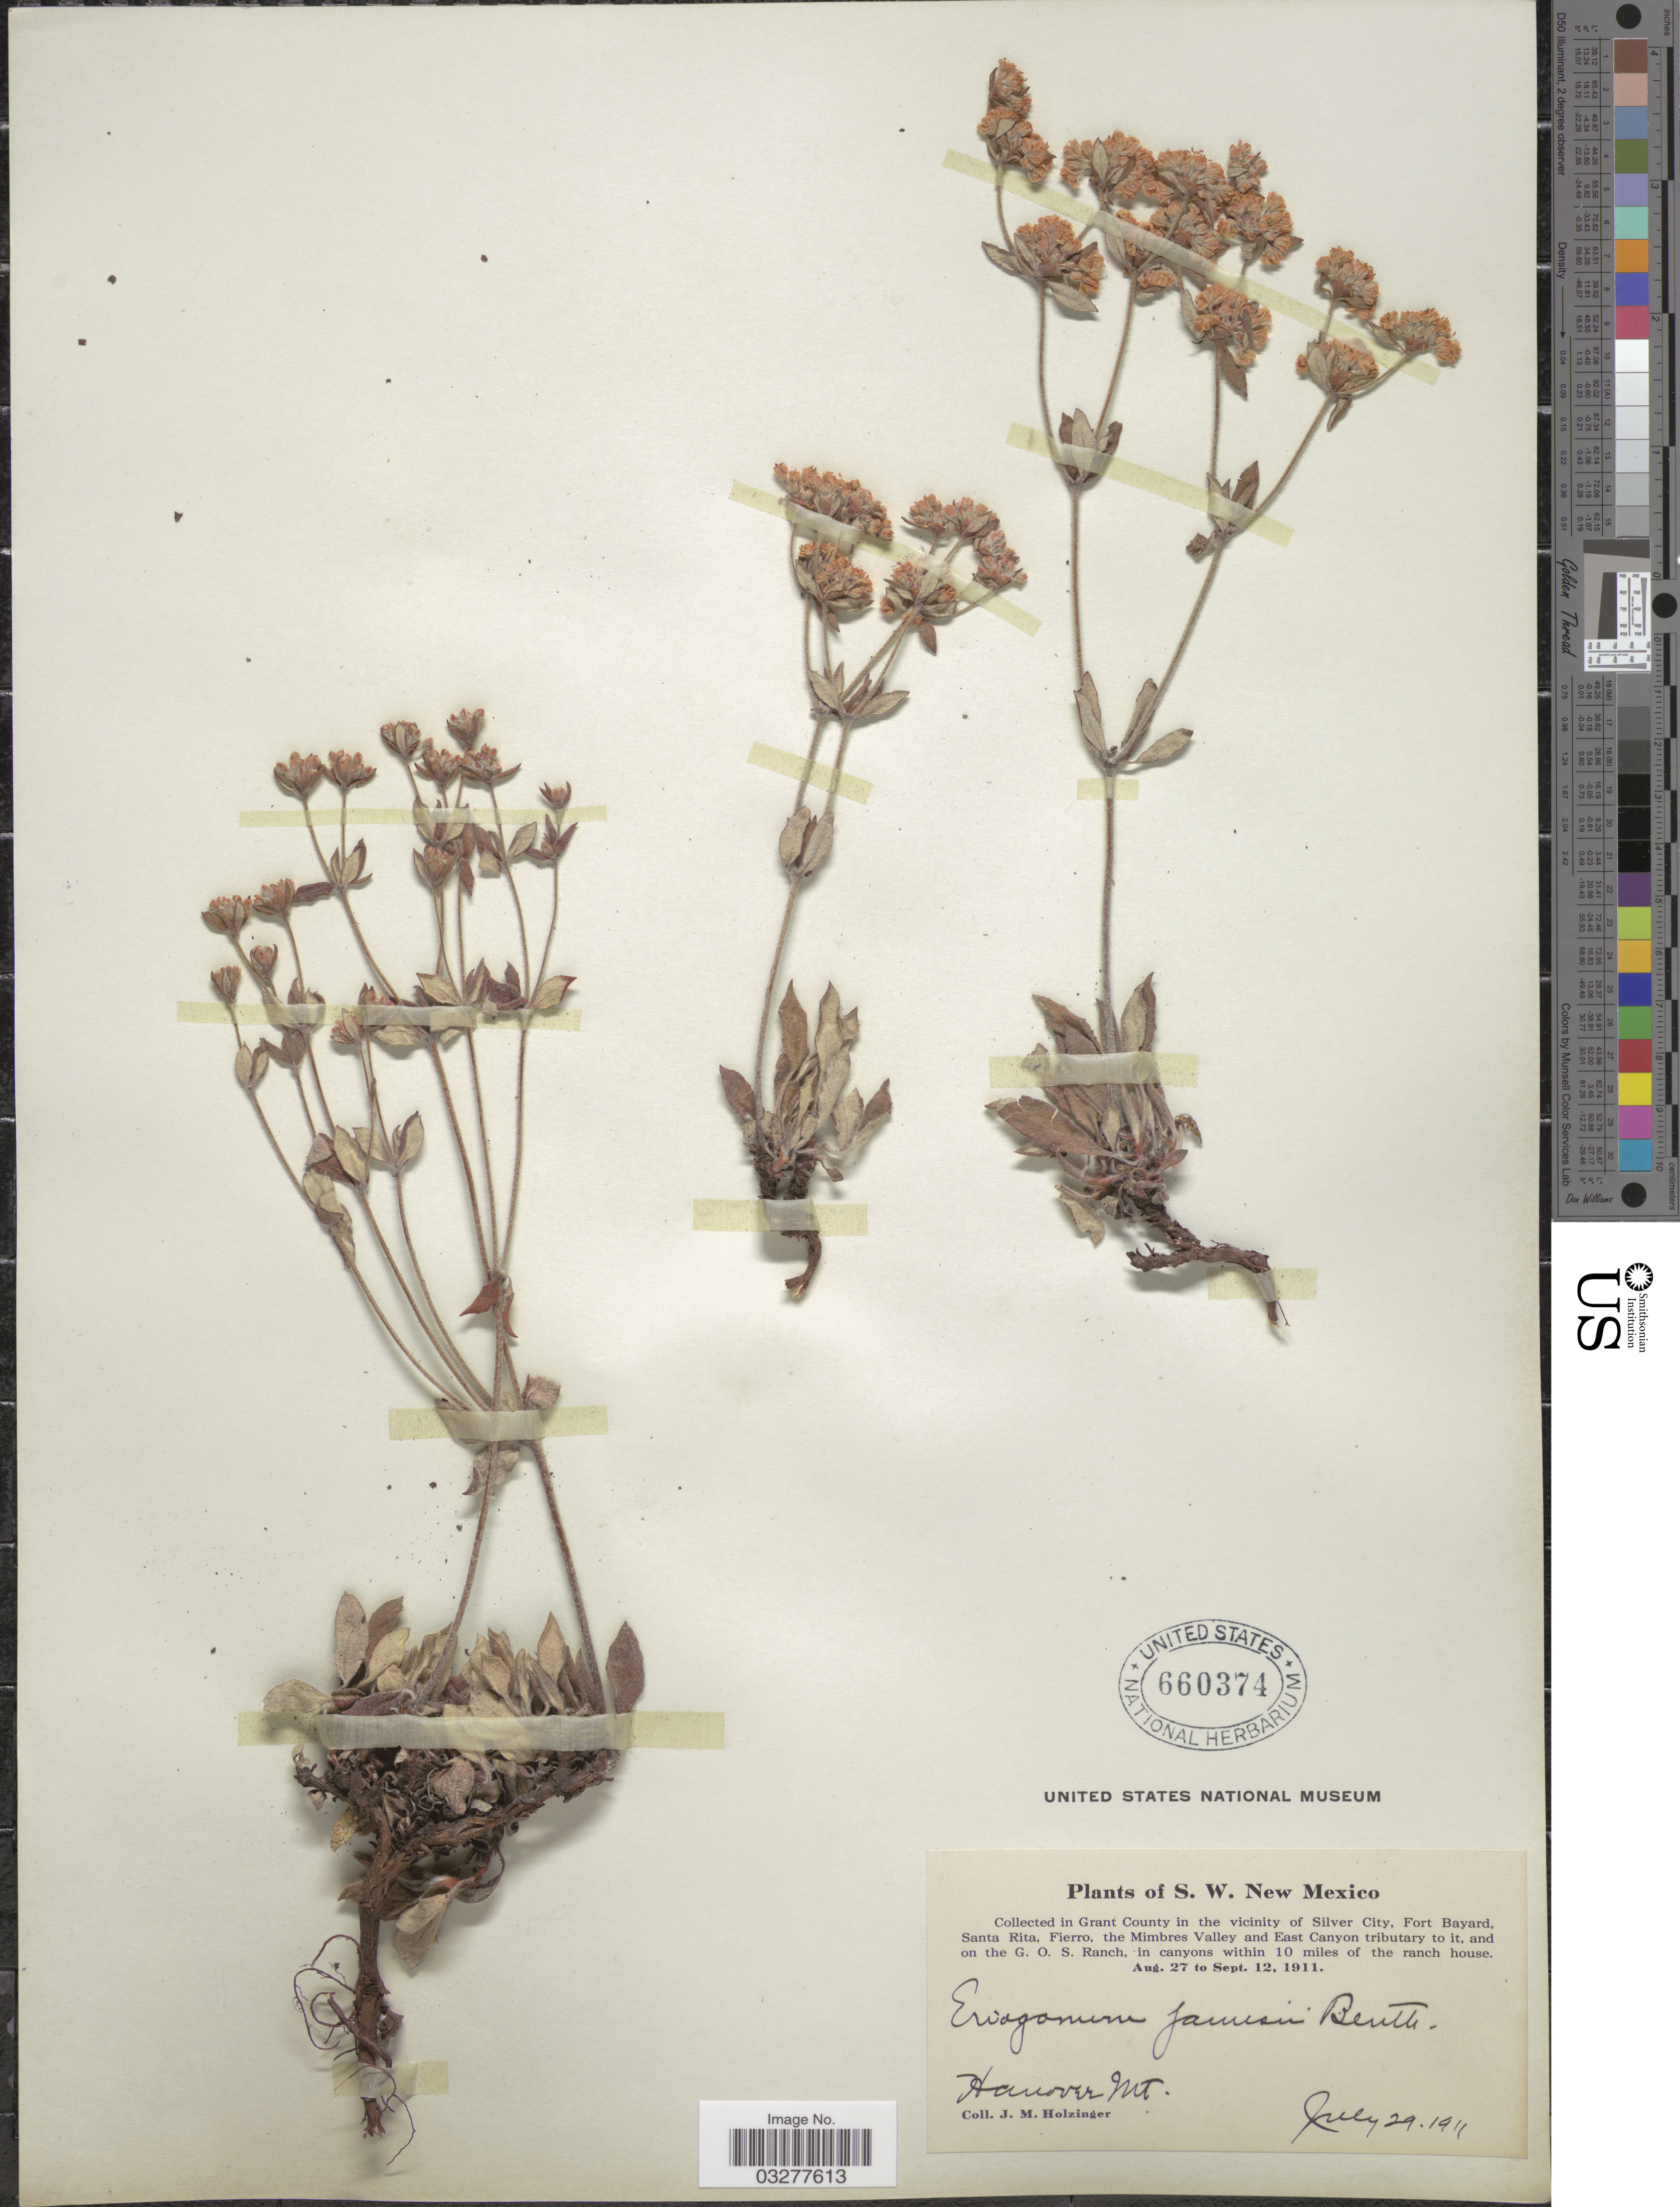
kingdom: Plantae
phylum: Tracheophyta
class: Magnoliopsida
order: Caryophyllales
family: Polygonaceae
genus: Eriogonum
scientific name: Eriogonum jamesii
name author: Benth.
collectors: J. M. Holzinger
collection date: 1911-07-29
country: United States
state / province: New Mexico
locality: S.W. New Mexico, Grant County in the vicinity of Silver City, Fort Bayard, Santa Rita, Fierro, the Mimbres Valley and East Canyon tributary to it, and on the G. O. S. Ranch, in canyons within 10 miles of the ranch house. Hanover Mt.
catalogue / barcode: US 660374